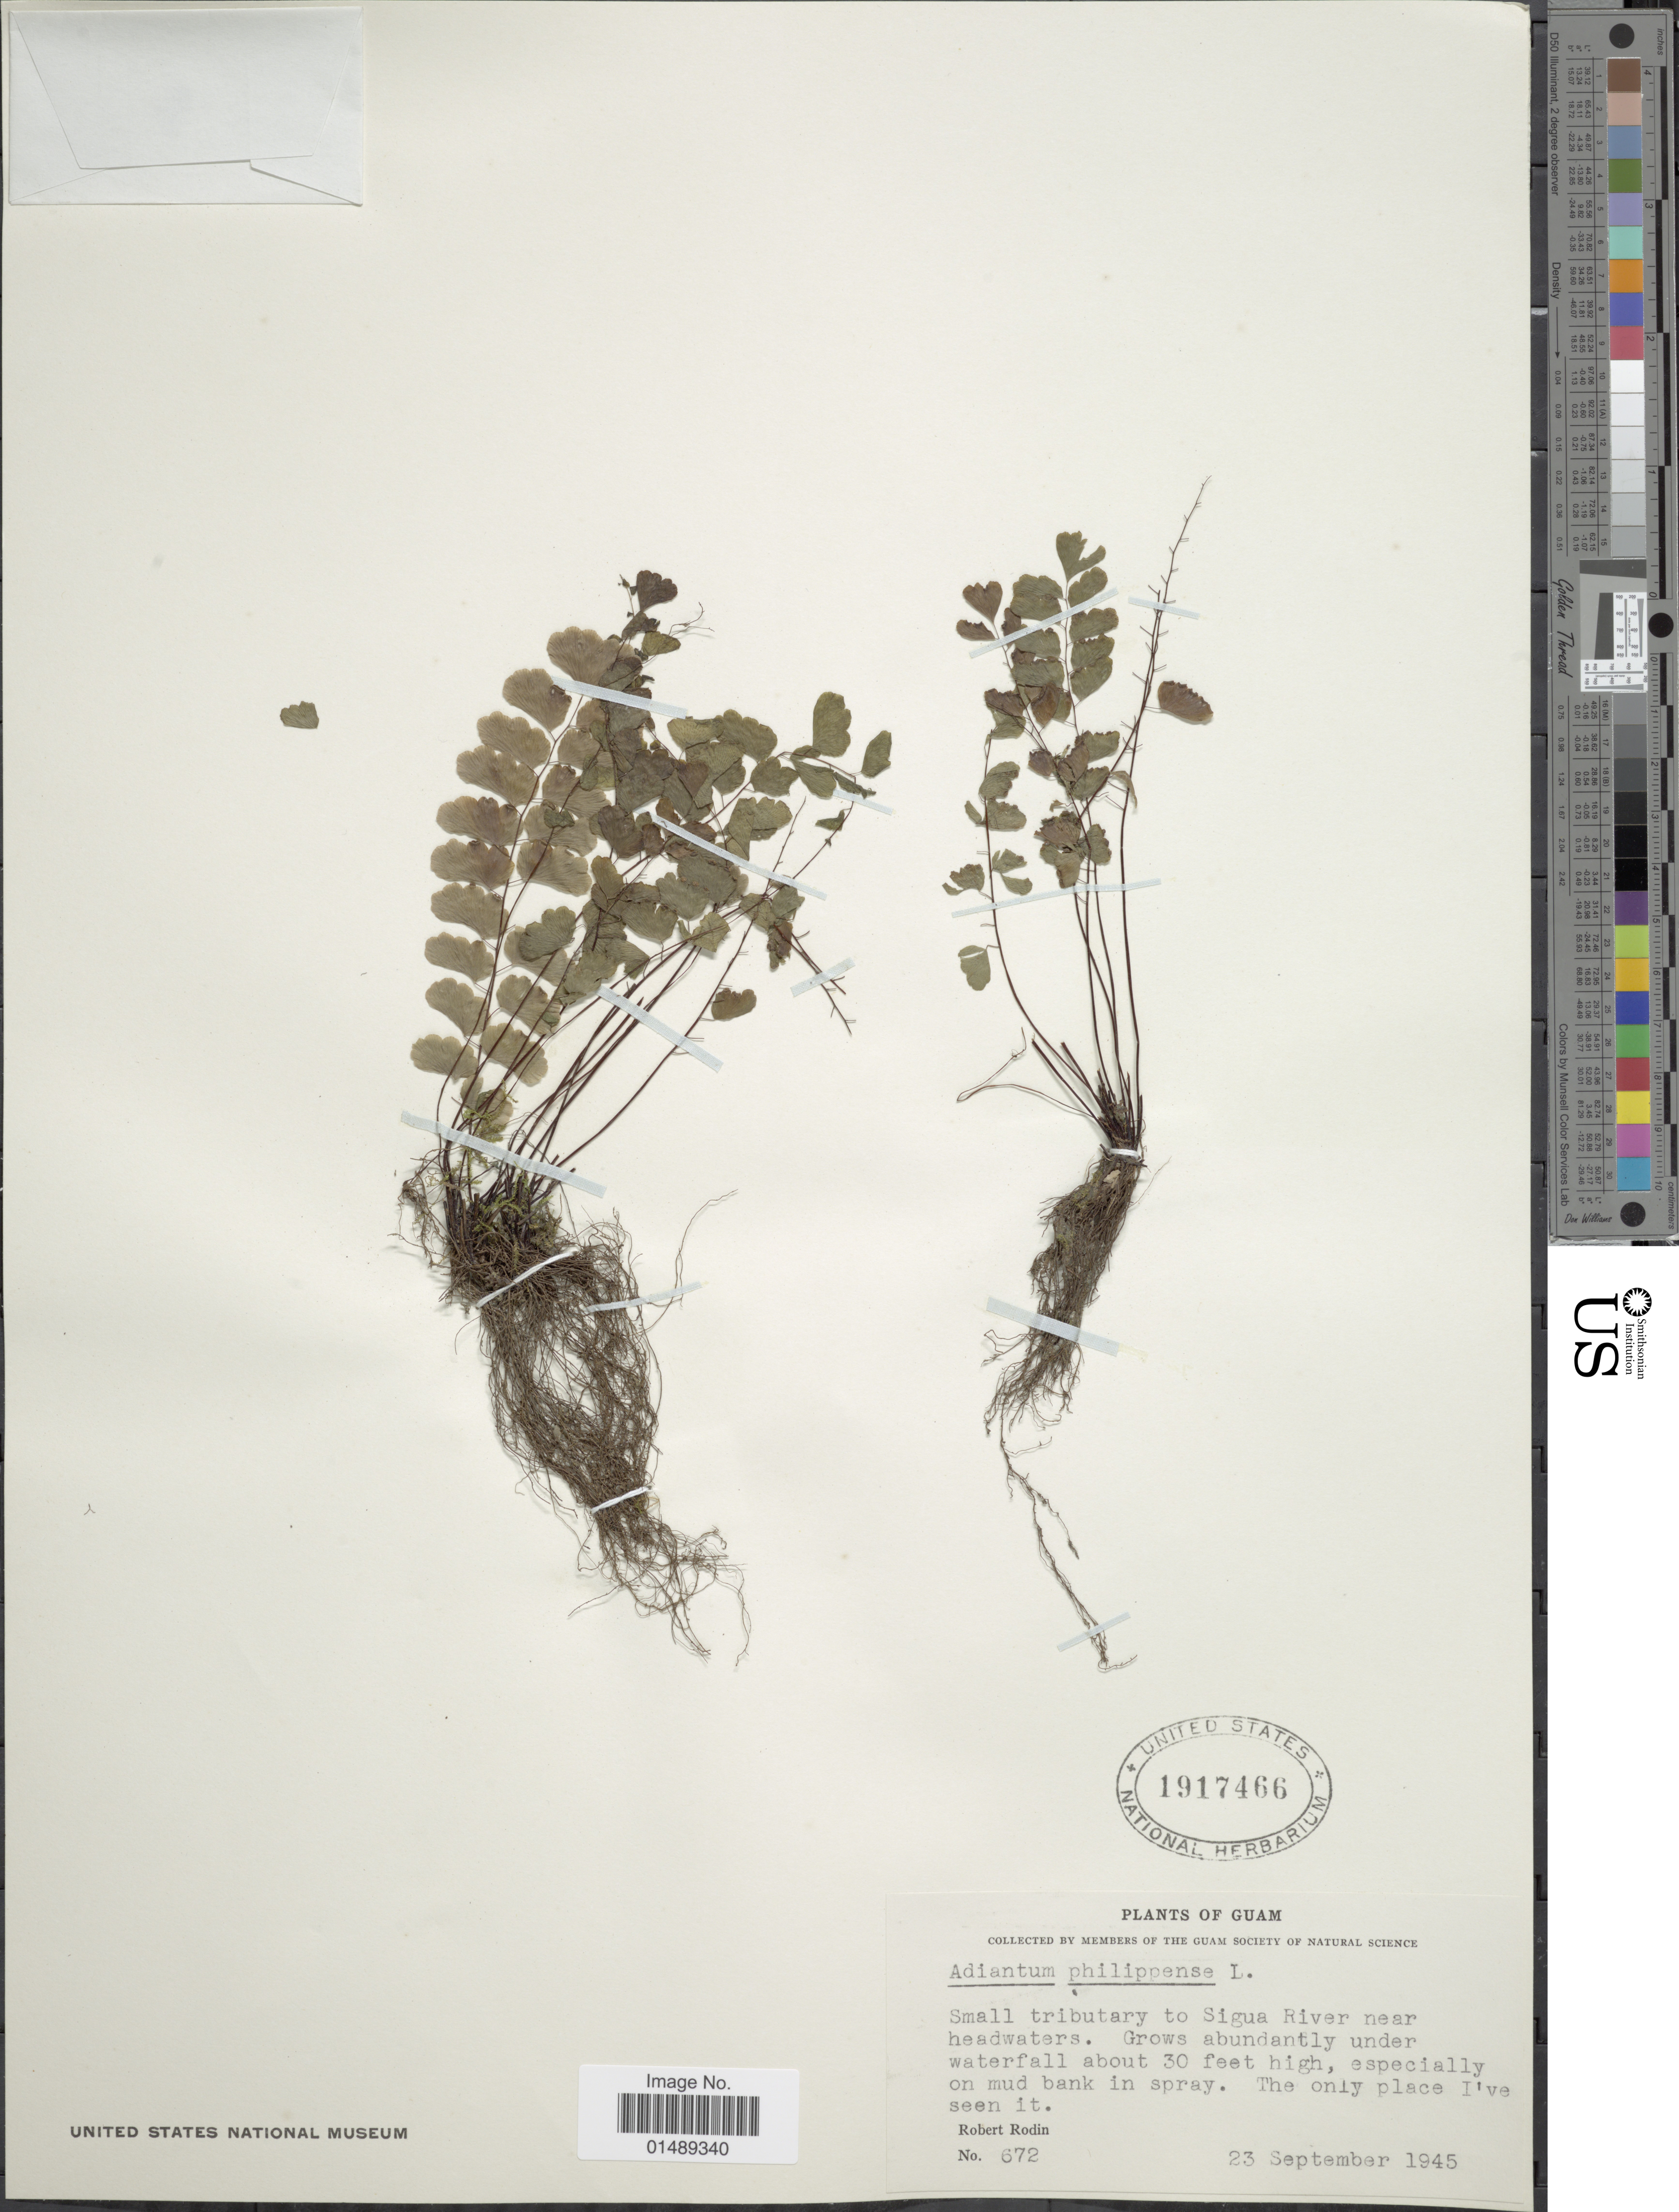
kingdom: Plantae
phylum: Tracheophyta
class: Polypodiopsida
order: Polypodiales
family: Pteridaceae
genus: Adiantum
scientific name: Adiantum philippense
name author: L.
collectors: R. Rodin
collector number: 672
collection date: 1945-09-23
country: Guam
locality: Guam, Small tributary to Sigua River near headwaters.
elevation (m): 9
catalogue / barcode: US 1917466